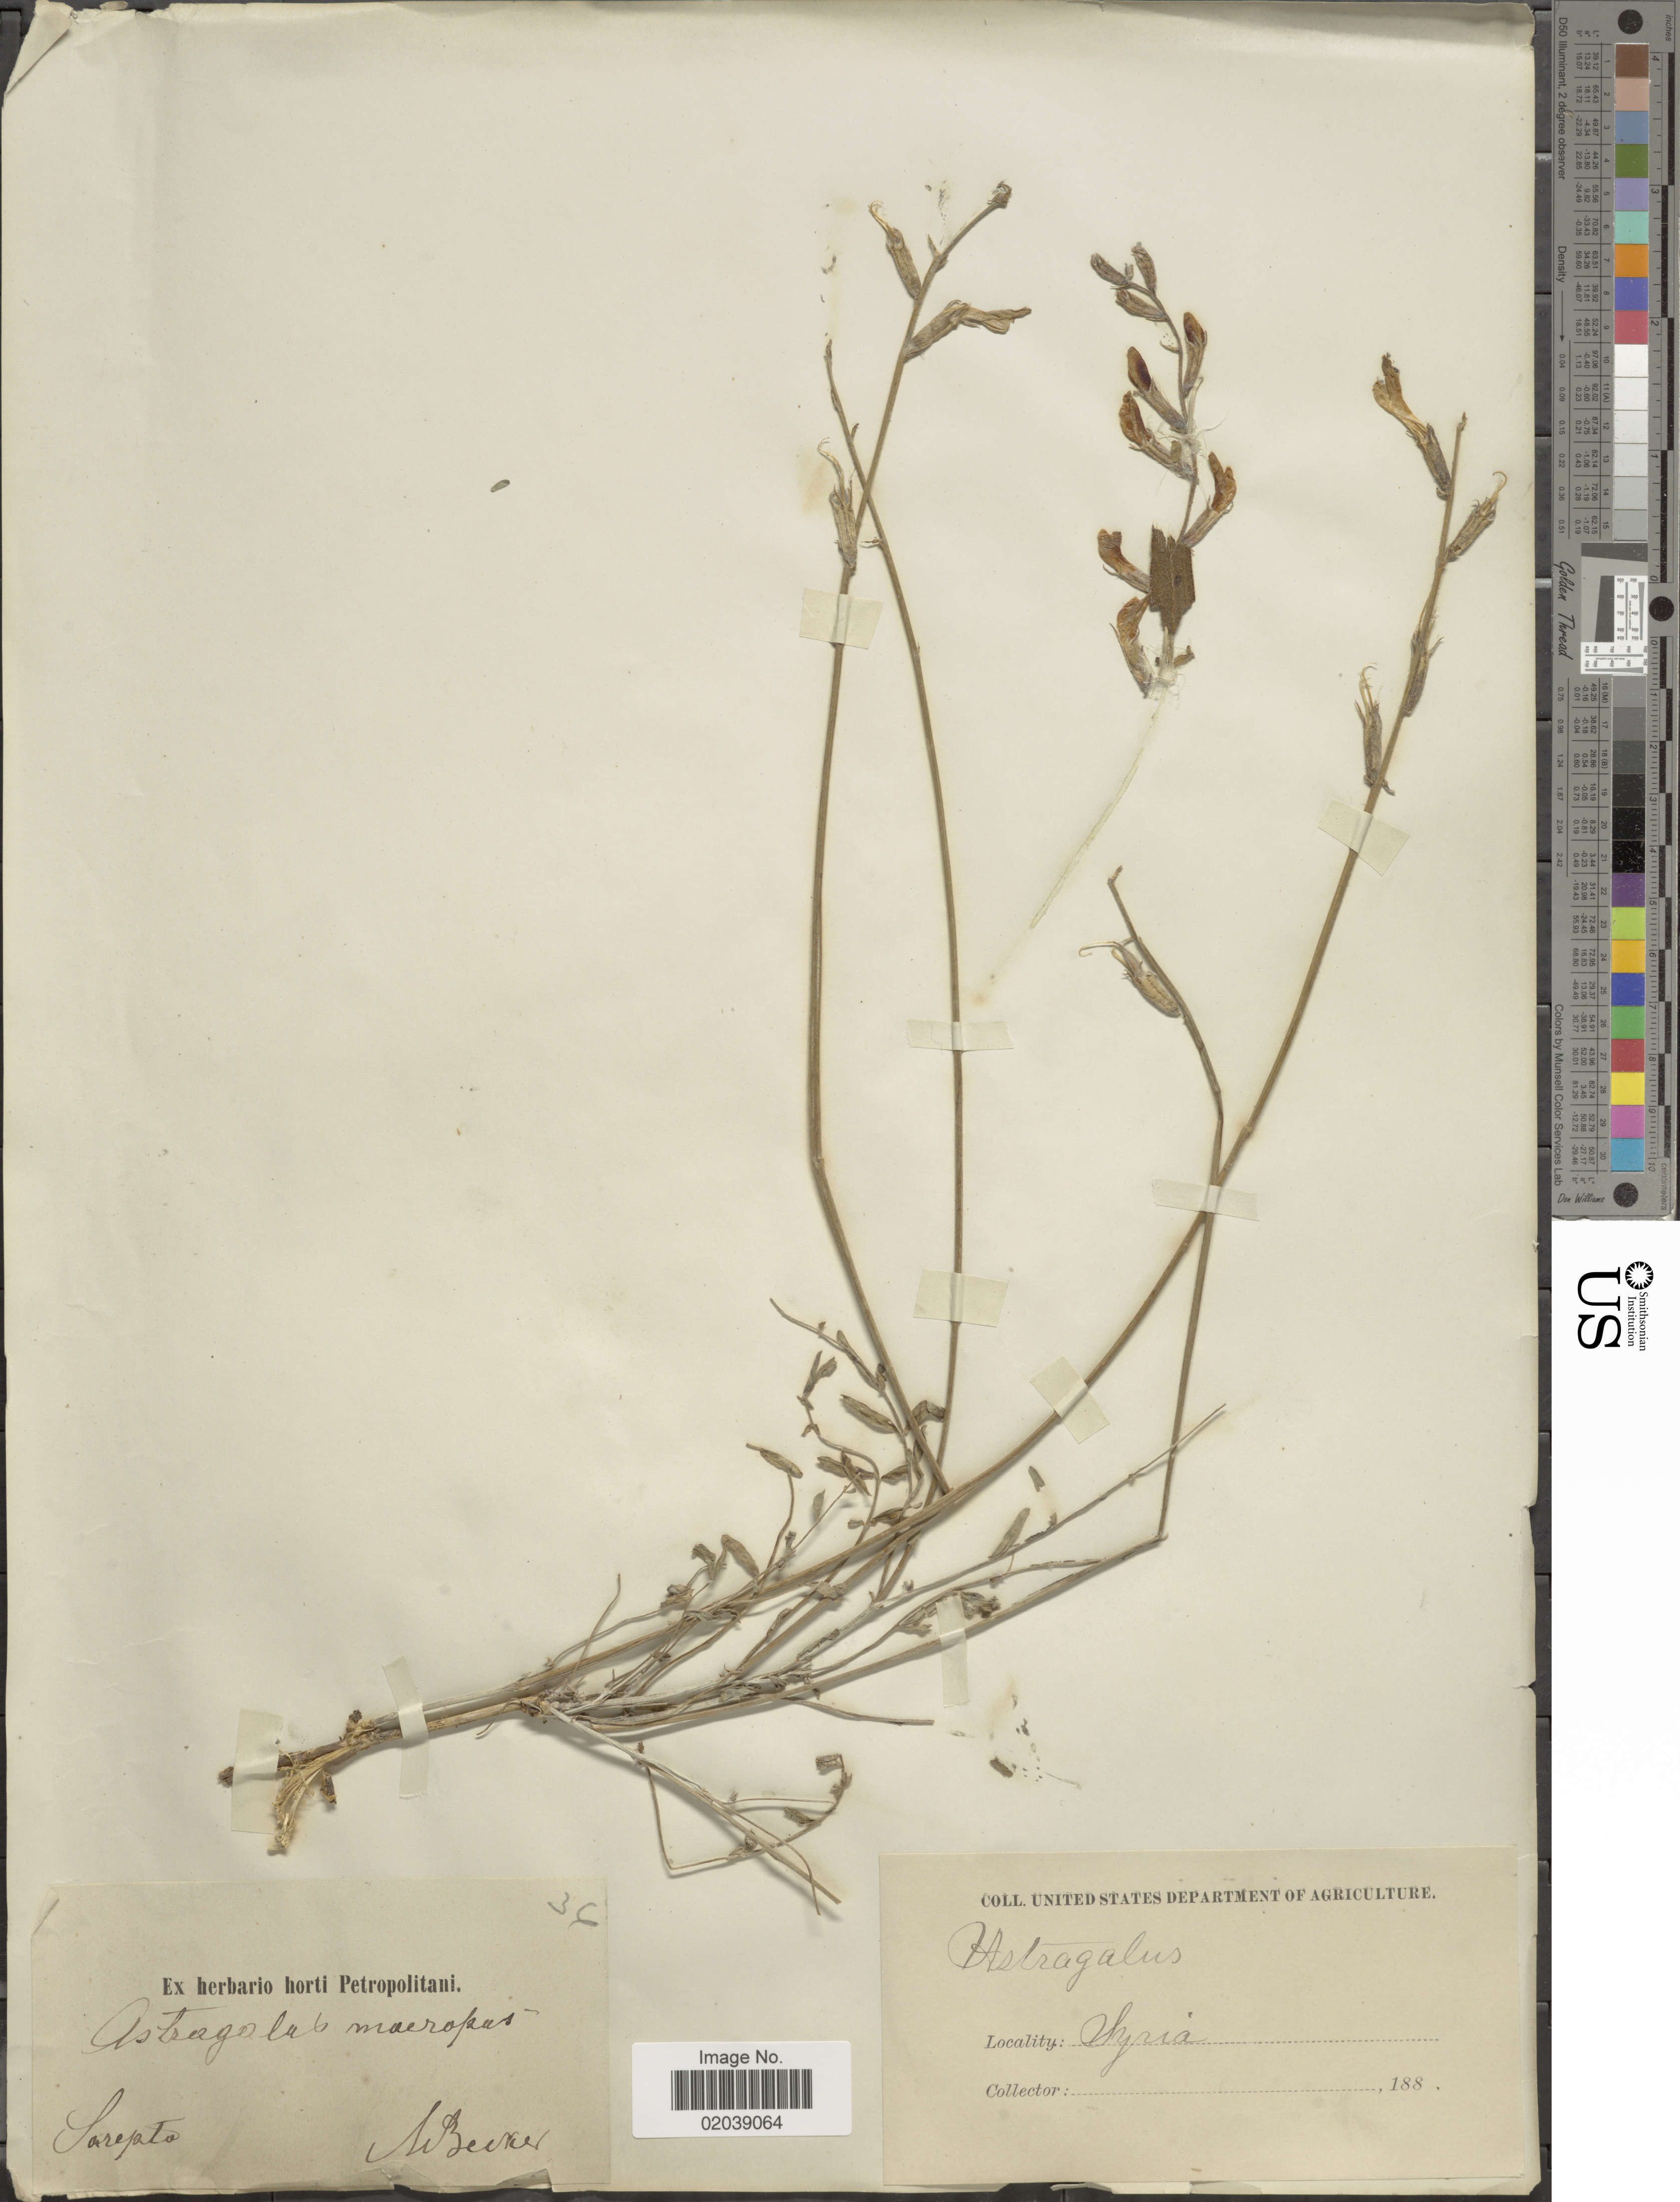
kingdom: Plantae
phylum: Tracheophyta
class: Magnoliopsida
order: Fabales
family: Fabaceae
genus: Astragalus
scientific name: Astragalus sp.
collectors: A. Becker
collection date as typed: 188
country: Russian Federation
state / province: Volgograd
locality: Sarepta